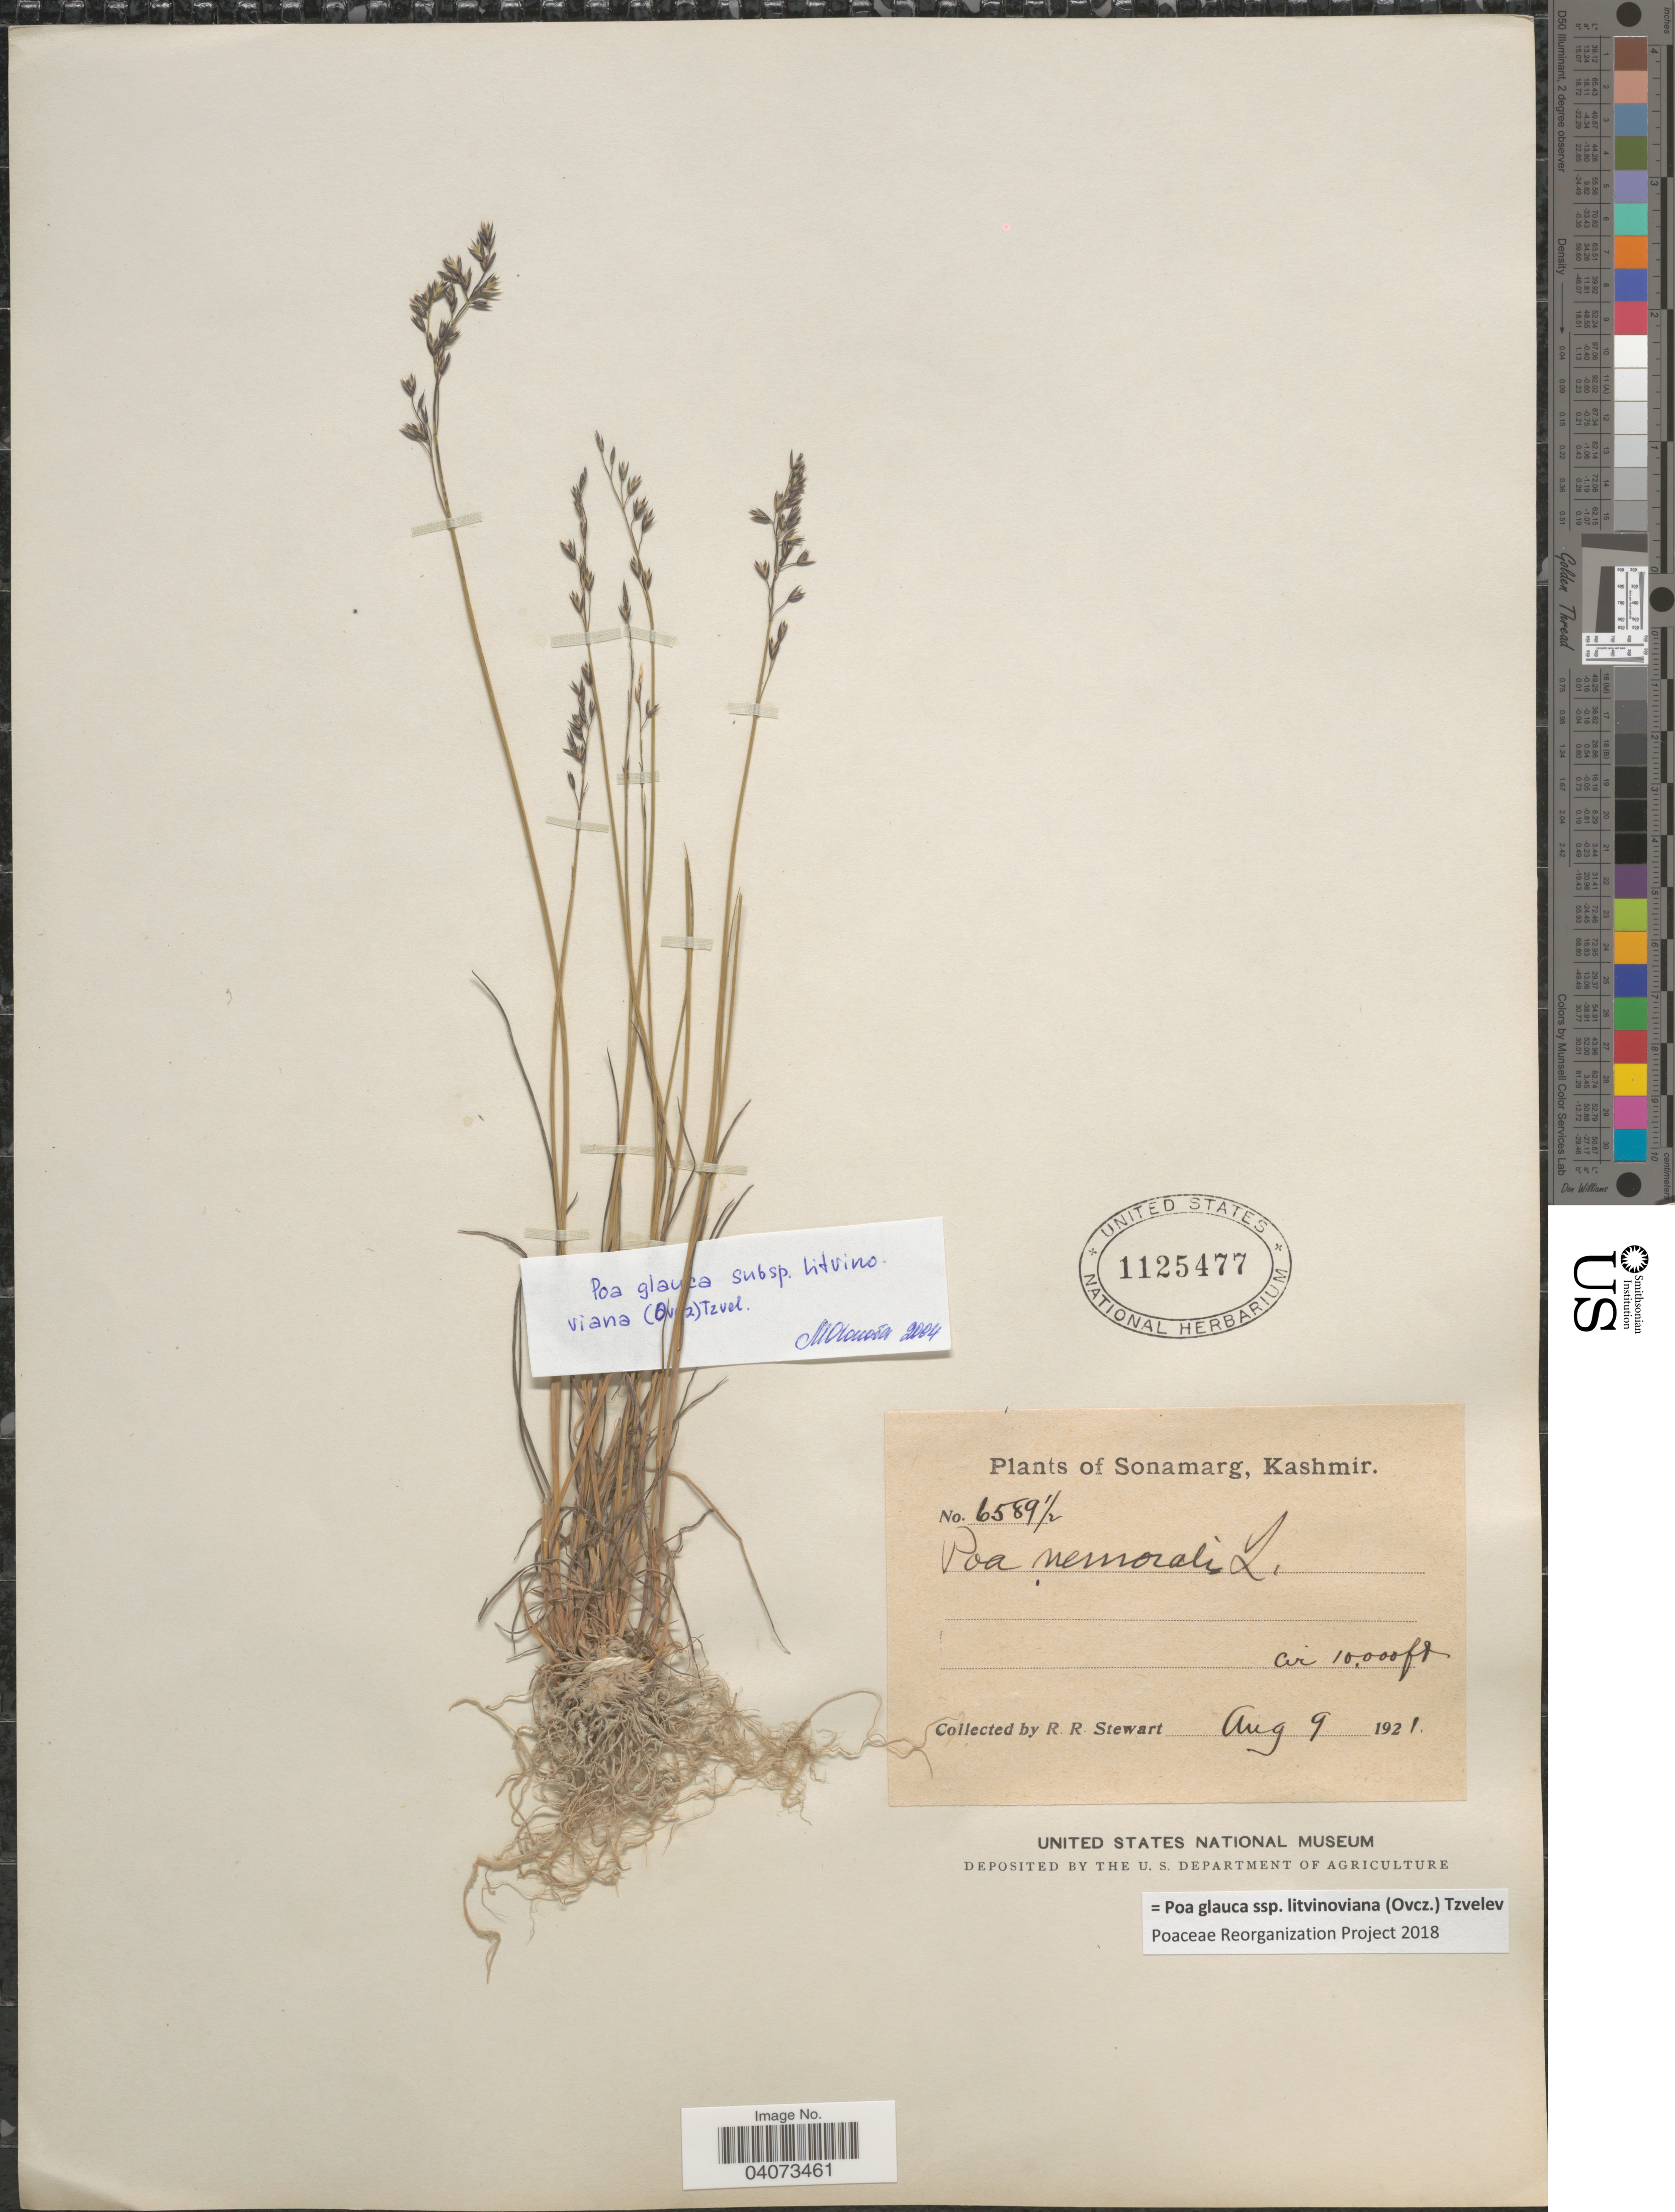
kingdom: Plantae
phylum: Tracheophyta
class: Liliopsida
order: Poales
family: Poaceae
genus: Poa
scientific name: Poa glauca subsp. litvinoviana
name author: (Ovcz.) Tzvelev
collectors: R. Stewart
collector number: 6589½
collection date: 1921-08-09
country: India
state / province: Jammu and Kashmir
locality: Sonamarg, Kashmir.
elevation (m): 3048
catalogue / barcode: US 1125477